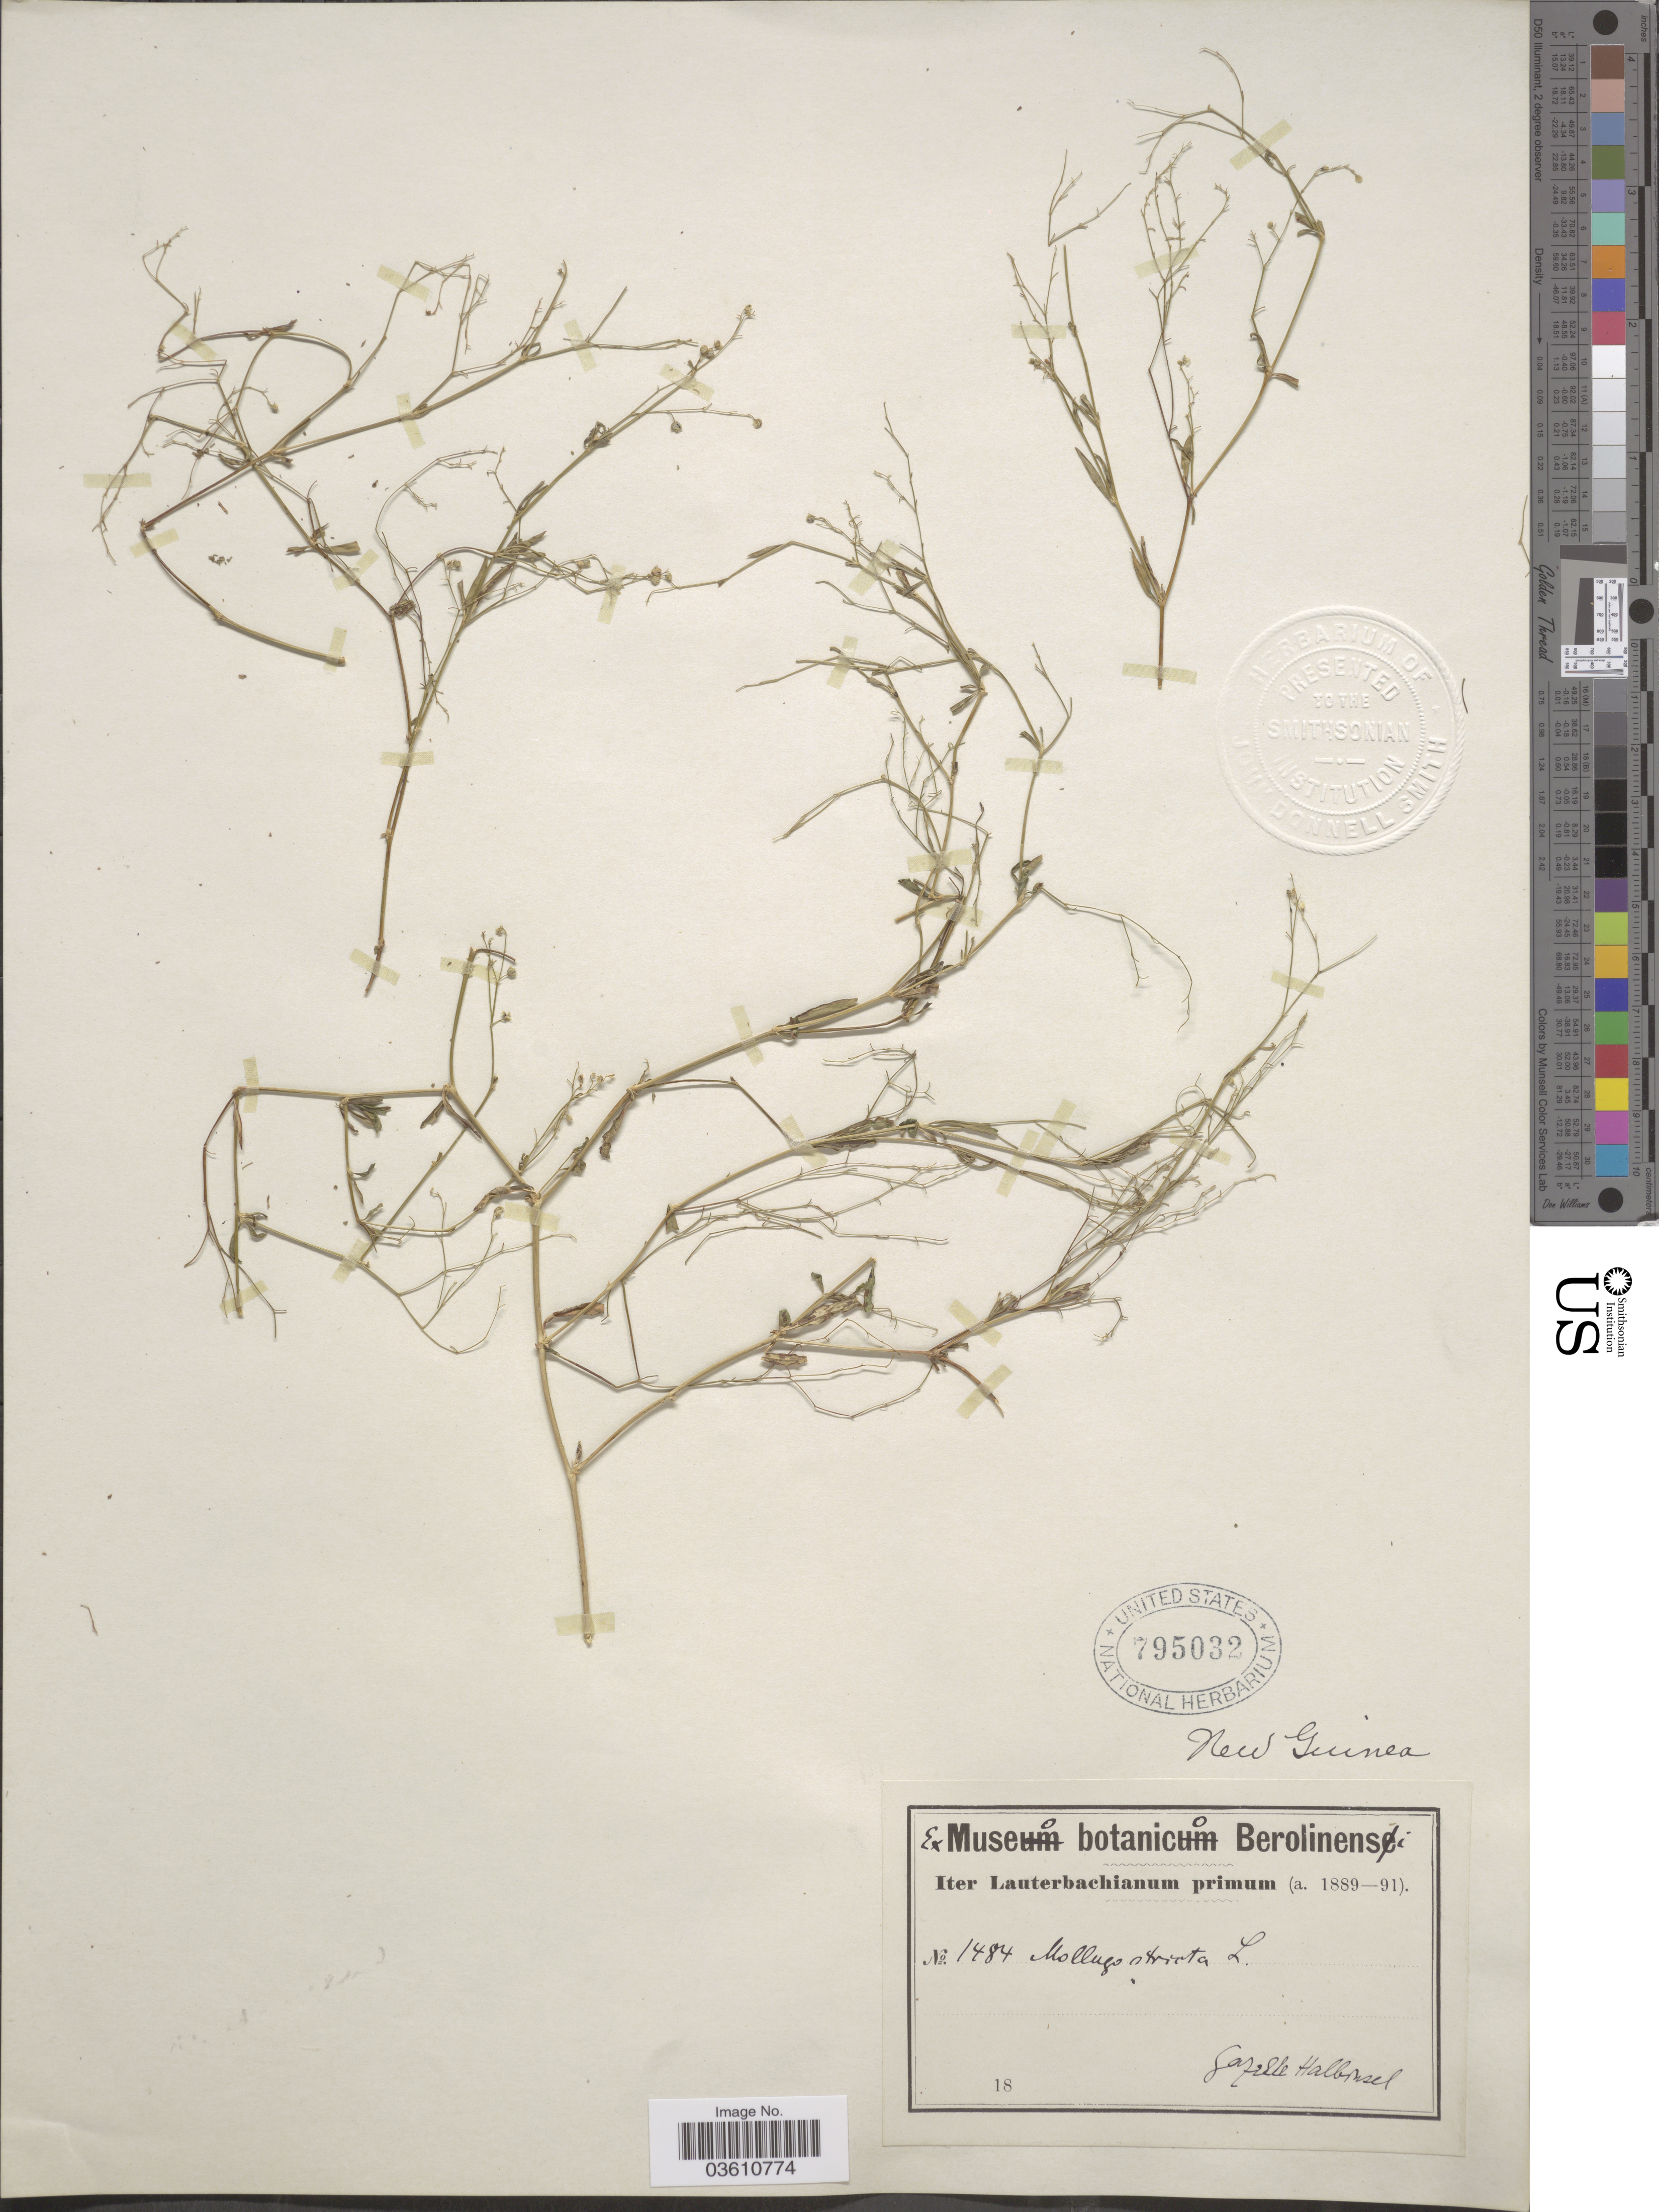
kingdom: Plantae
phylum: Tracheophyta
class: Magnoliopsida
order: Caryophyllales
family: Molluginaceae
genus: Trigastrotheca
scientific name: Trigastrotheca pentaphylla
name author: (L.) Thulin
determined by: Strong, Mark T., (BOT), Smithsonian Institution - National Museum of Natural History (UNITED STATES)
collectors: Lauterbach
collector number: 1484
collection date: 1889/1891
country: Papua New Guinea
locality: New Guinea. Gazelle Halbinsel.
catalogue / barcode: US 795032